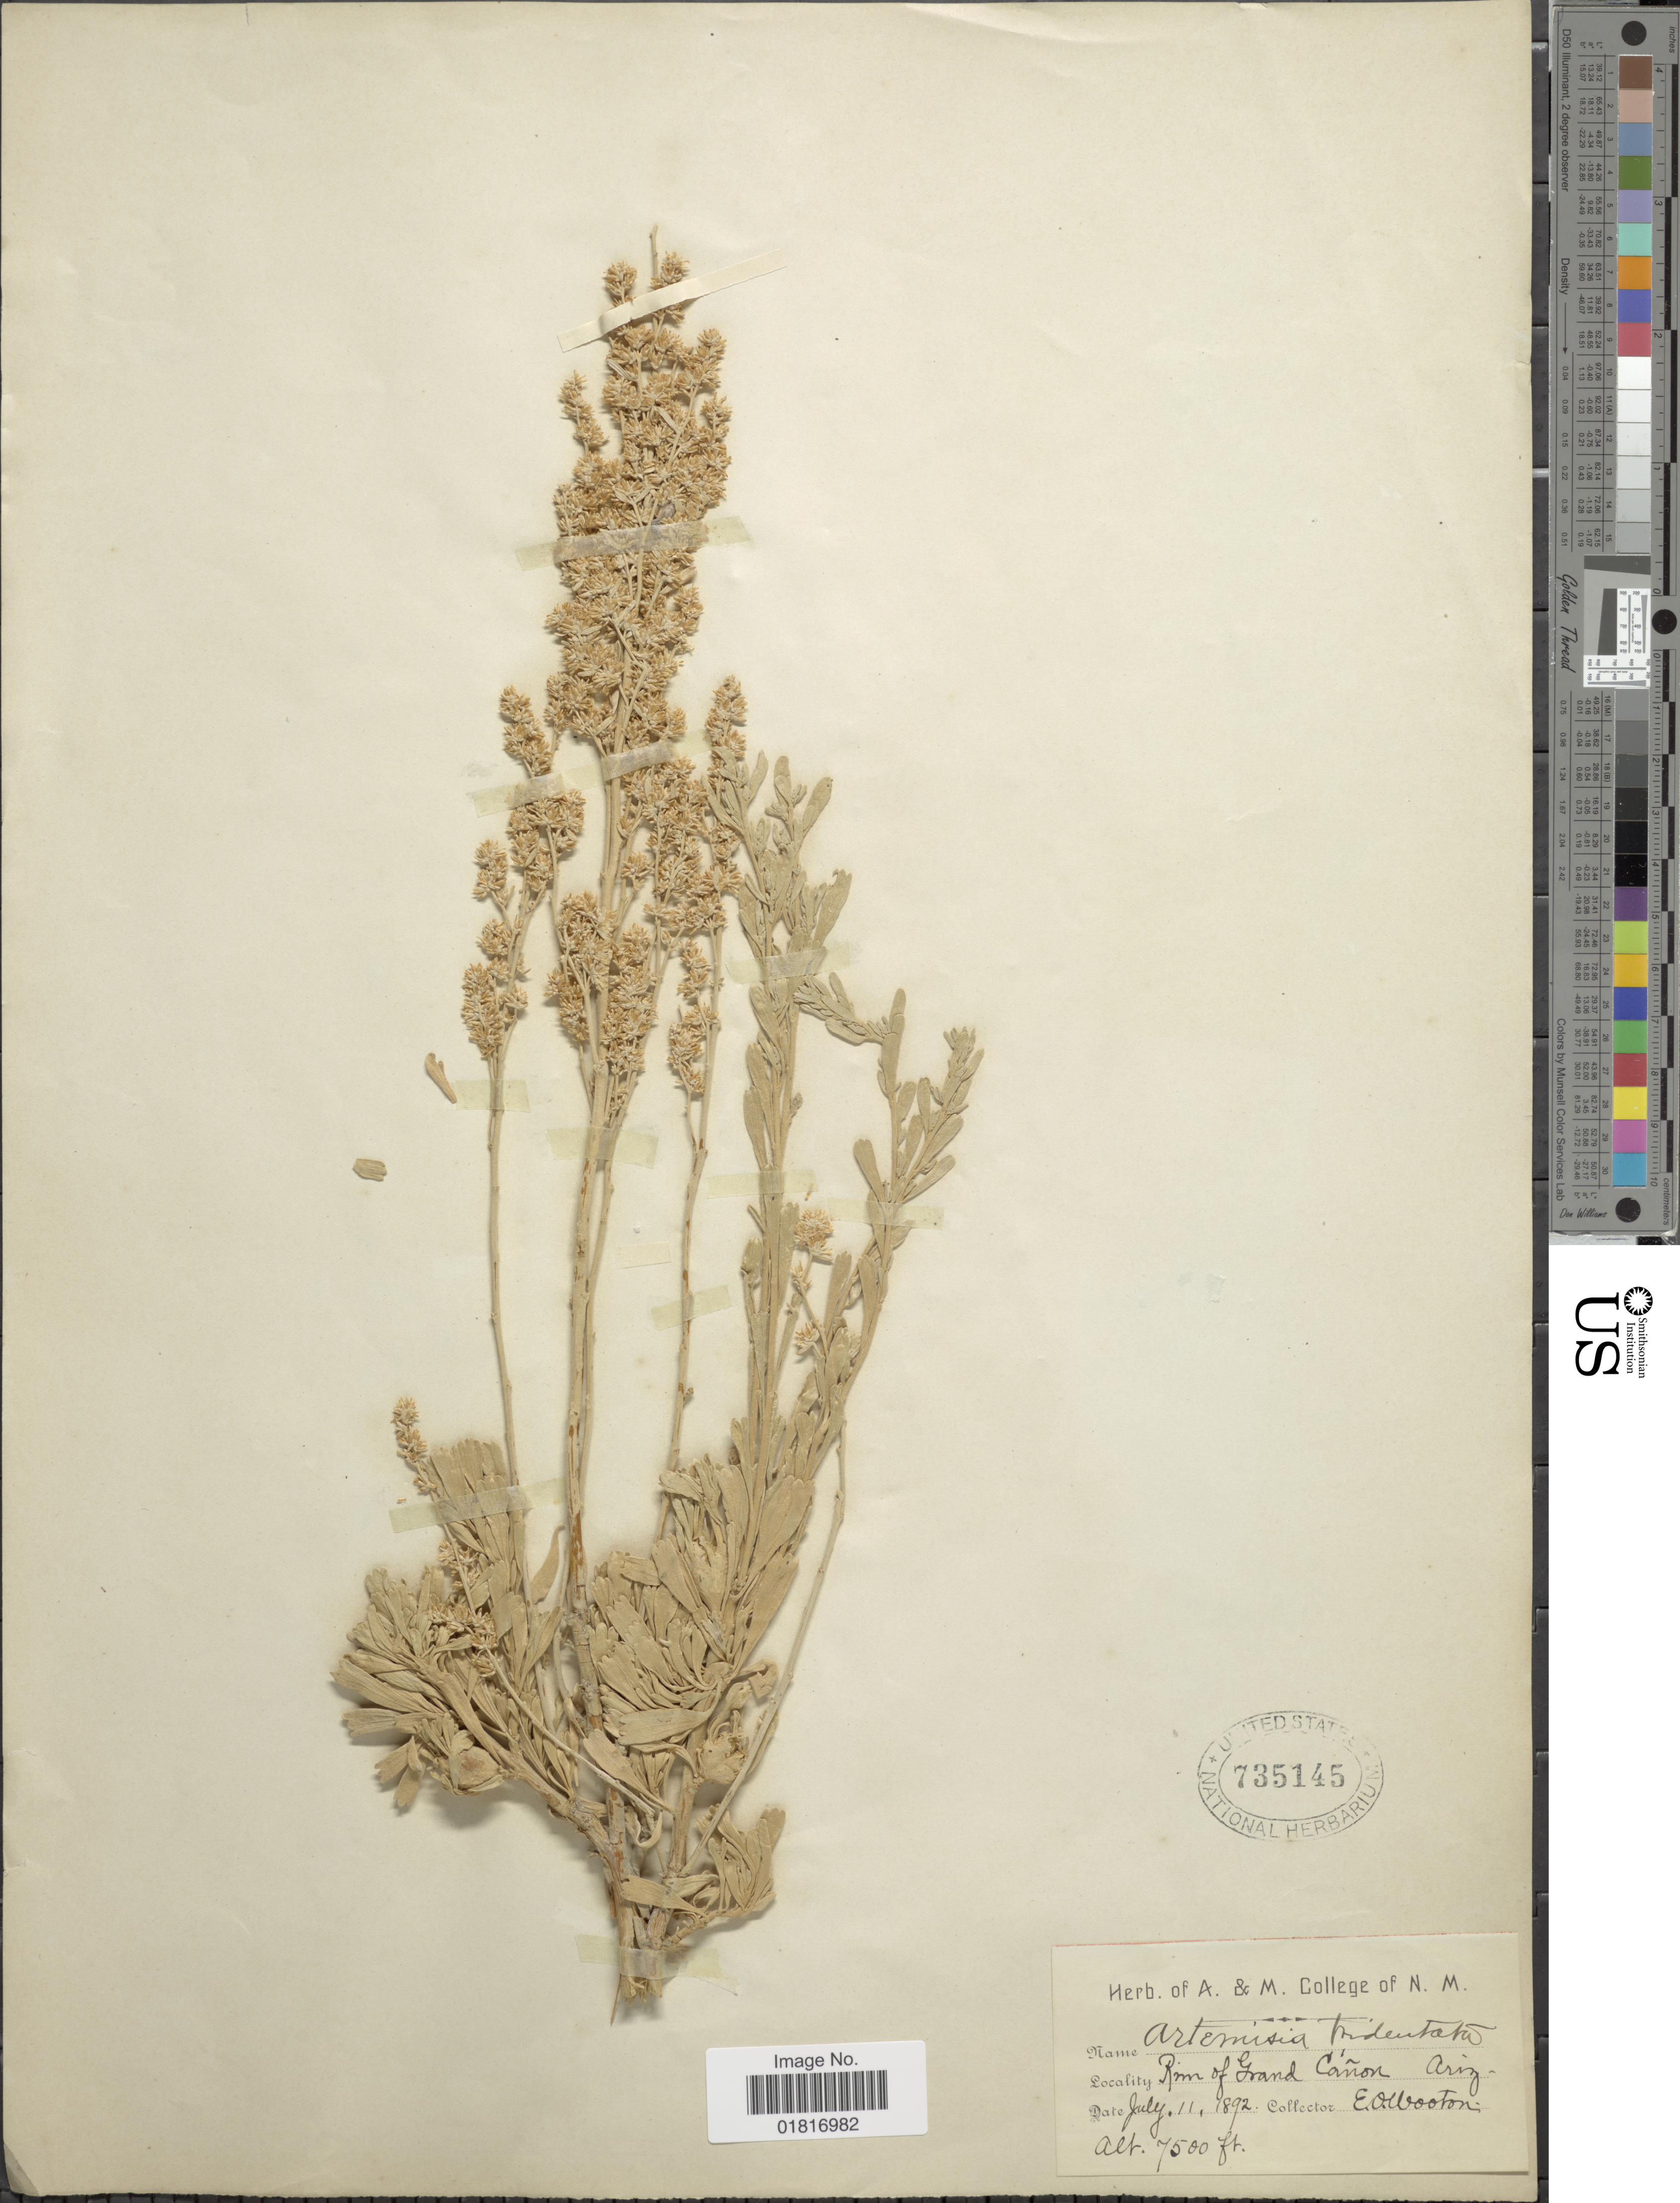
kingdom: Plantae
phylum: Tracheophyta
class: Magnoliopsida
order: Asterales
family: Asteraceae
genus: Artemisia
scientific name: Artemisia tridentata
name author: Nutt.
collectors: E. O. Wooton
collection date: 1892-07-11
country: United States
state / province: Arizona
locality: Rim of Grand Cañon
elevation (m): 2286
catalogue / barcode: US 735145